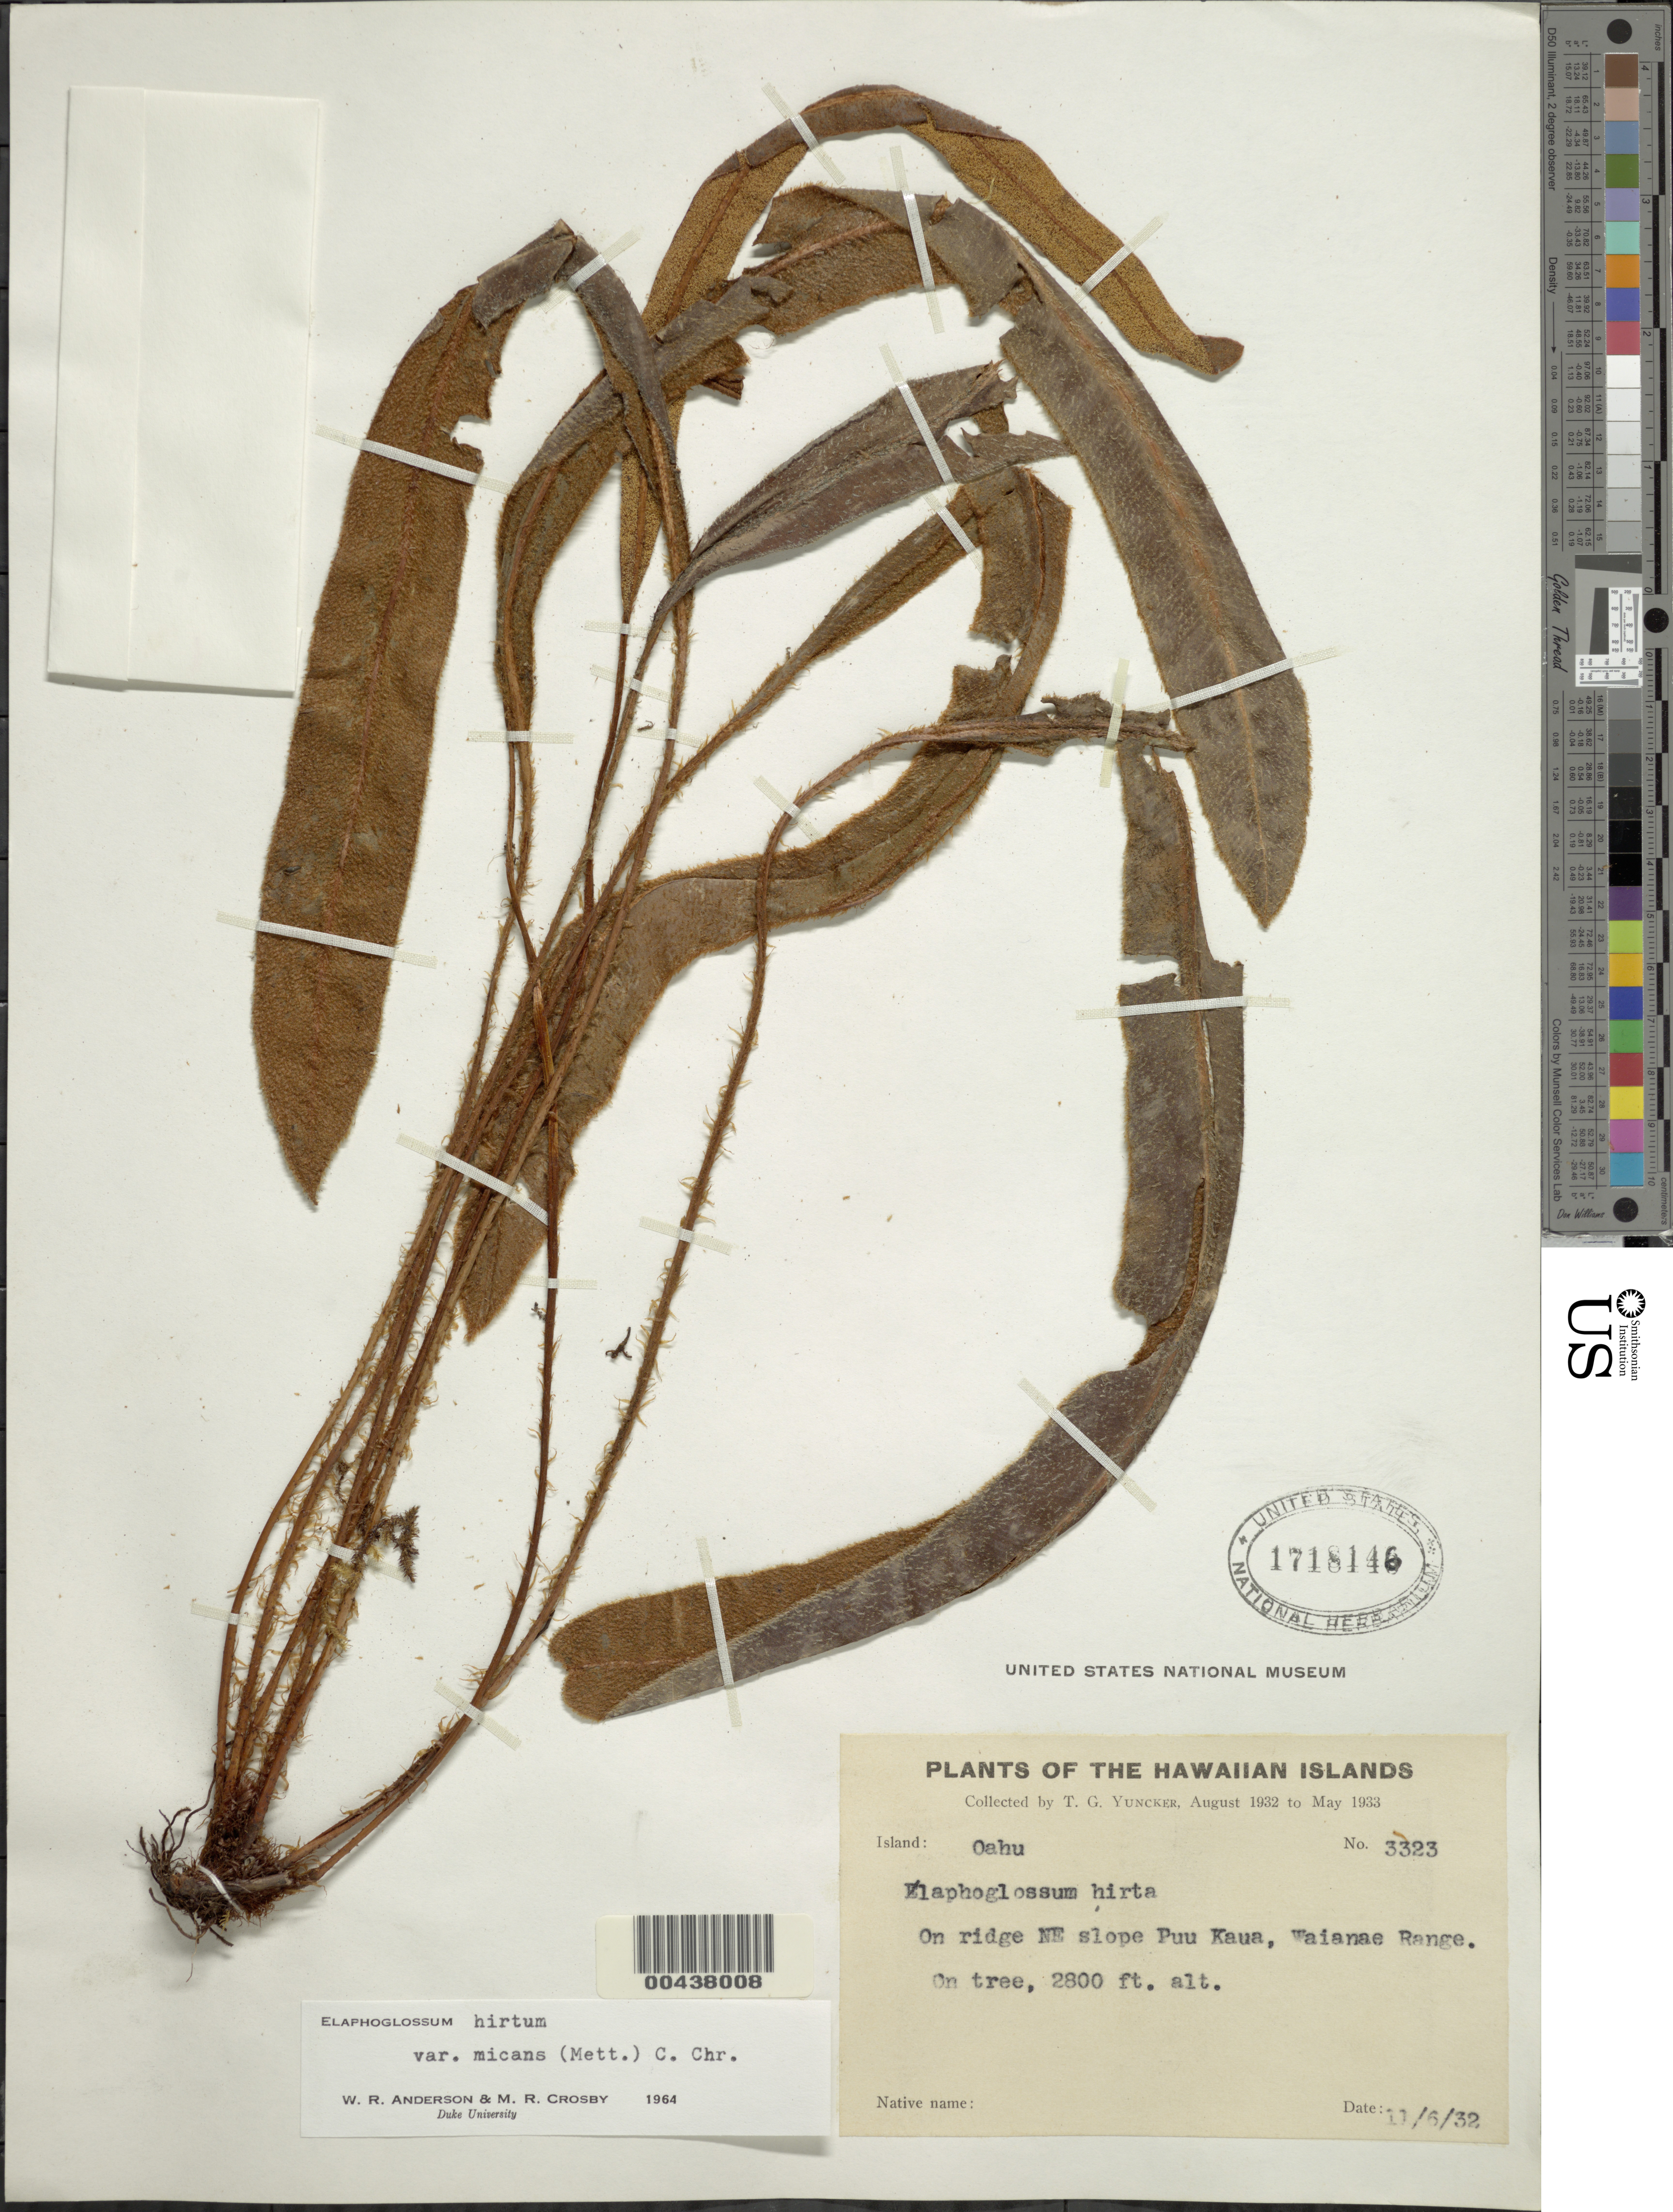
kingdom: Plantae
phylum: Tracheophyta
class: Polypodiopsida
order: Polypodiales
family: Dryopteridaceae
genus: Elaphoglossum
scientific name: Elaphoglossum hirtum var. micans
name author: C. Chr.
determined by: Anderson, W. R.; Crosby, M.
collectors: T. G. Yuncker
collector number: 3323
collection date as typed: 6 Nov 1932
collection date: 1932-11-06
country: United States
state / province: Hawaii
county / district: Honolulu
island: Oahu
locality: on ridge NE slope Puu Kaua, Waianae Range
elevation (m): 853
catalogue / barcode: US 1718146